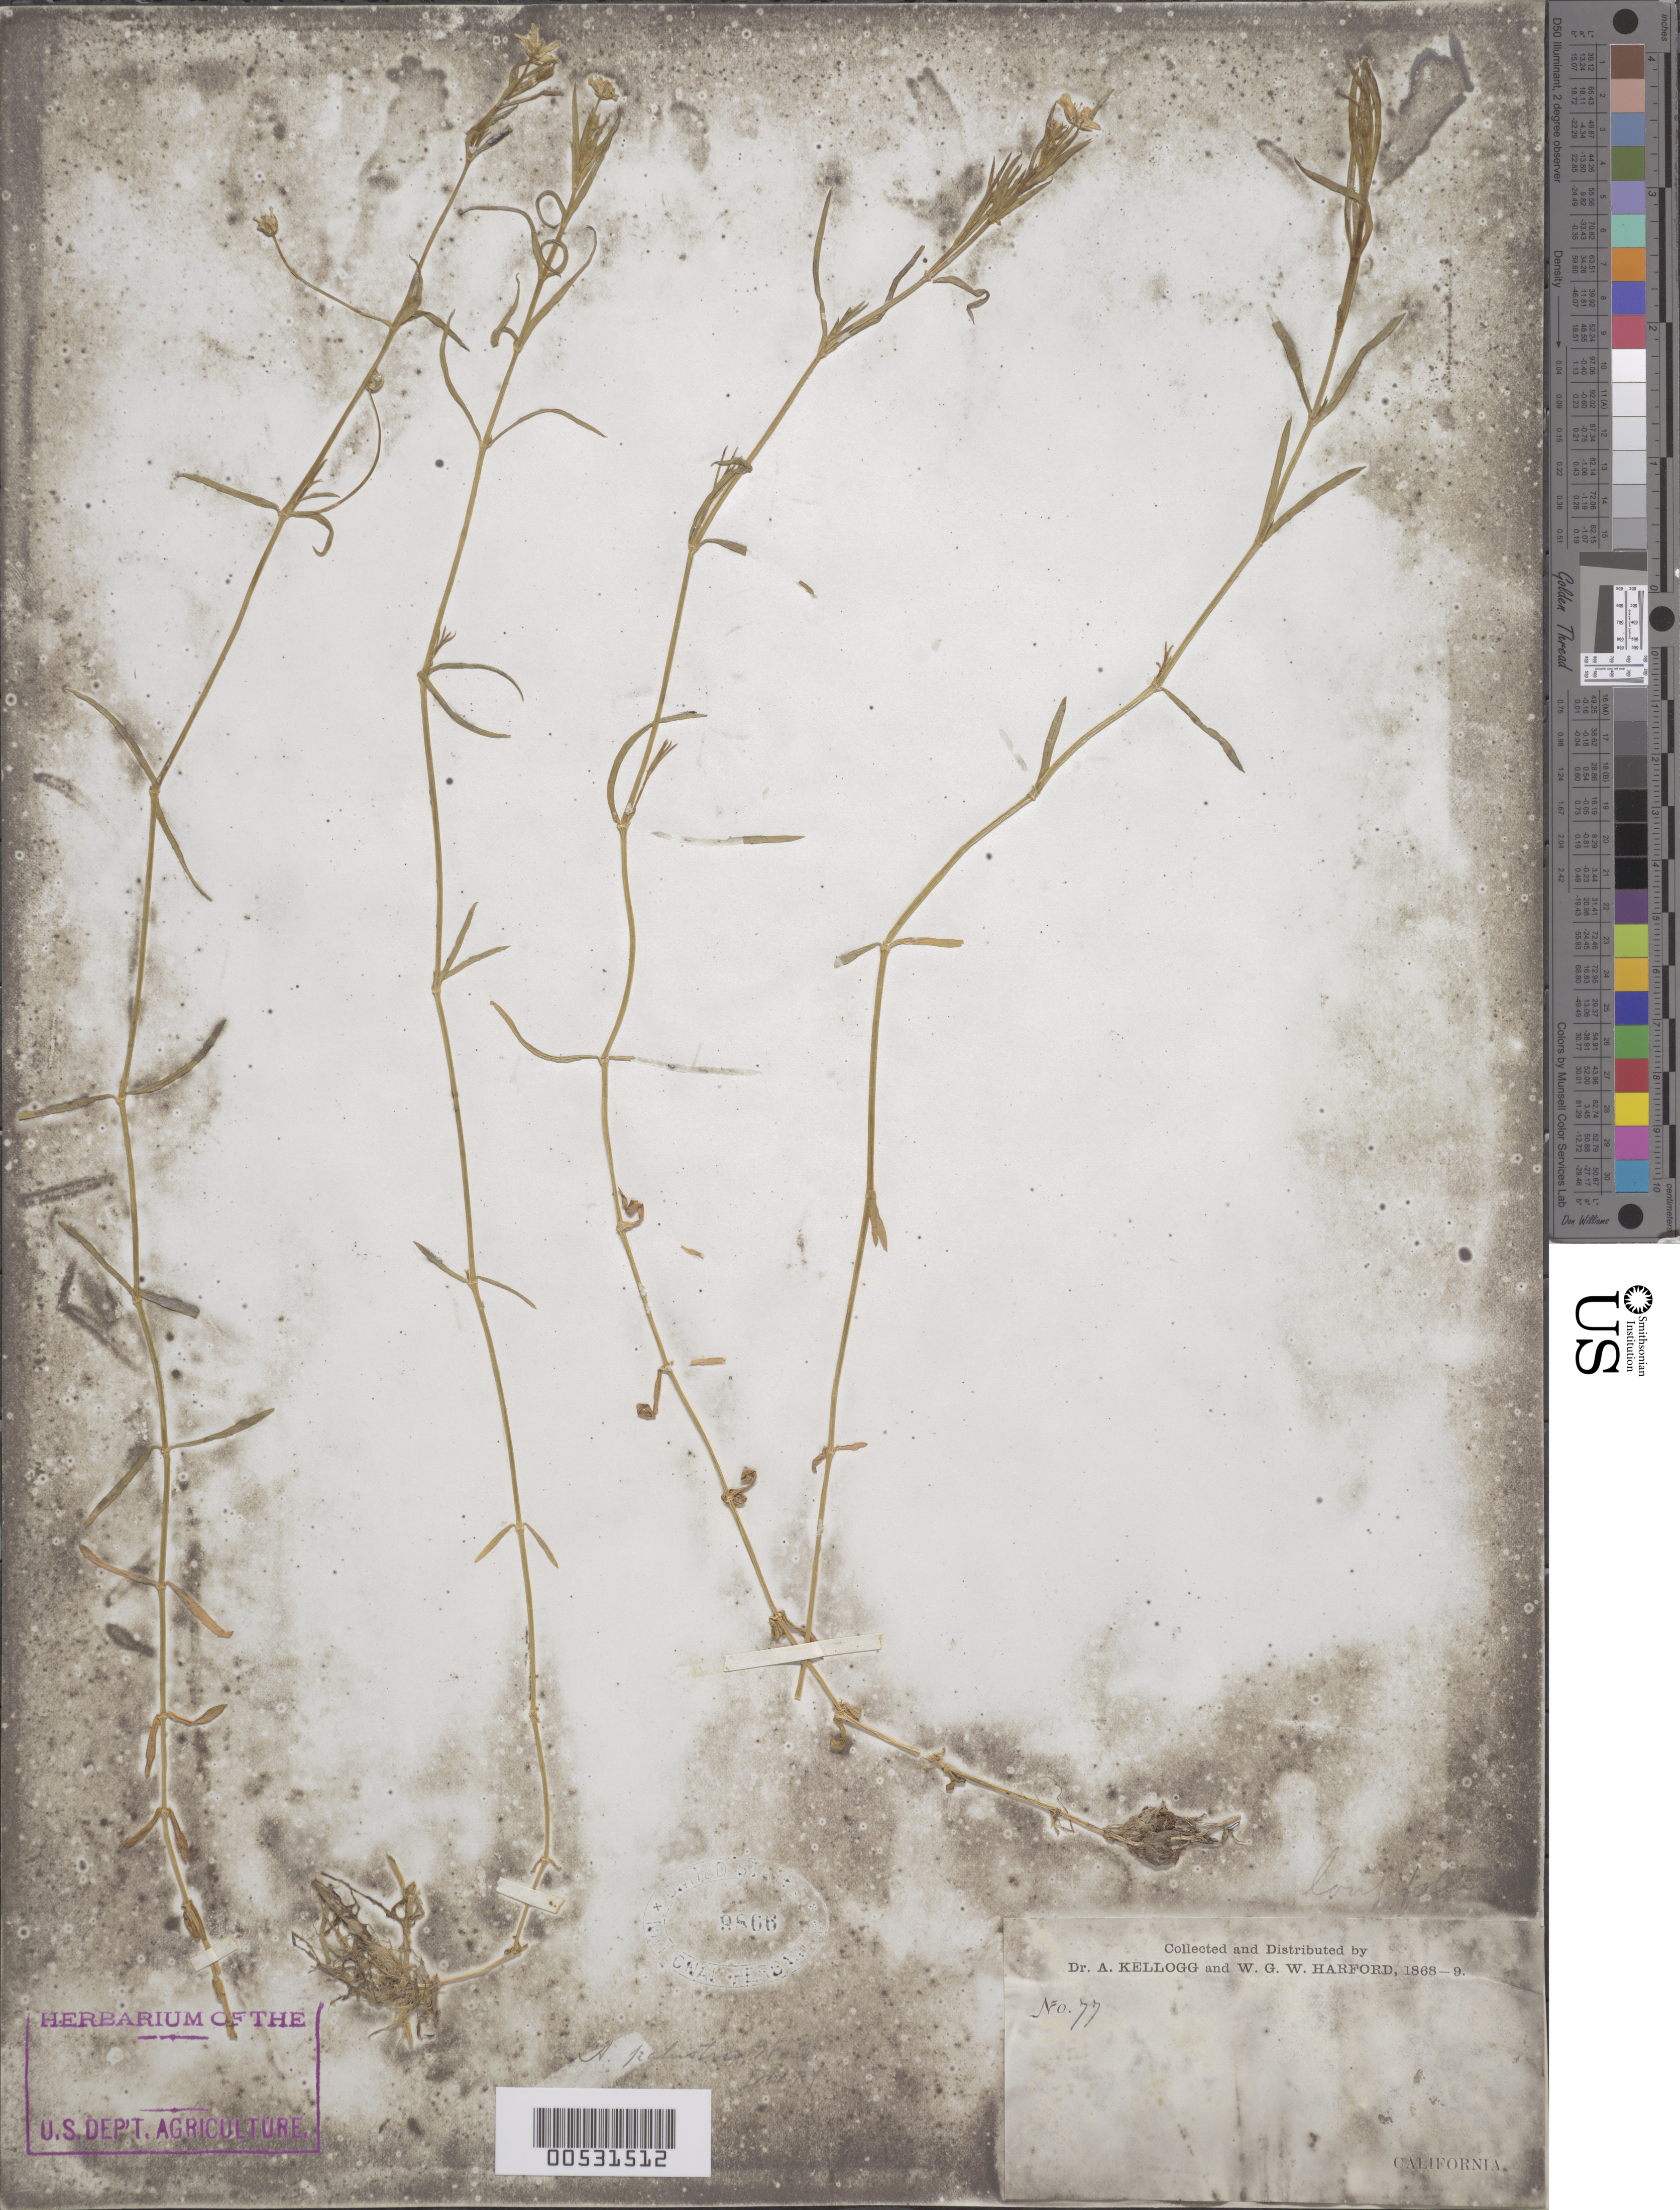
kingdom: Plantae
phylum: Tracheophyta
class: Magnoliopsida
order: Caryophyllales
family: Caryophyllaceae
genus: Arenaria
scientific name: Arenaria paludicola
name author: B.L. Rob.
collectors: A. Kellogg & W. Harford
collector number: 77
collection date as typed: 1868 to -- --- 1869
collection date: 1868/1869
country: United States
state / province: California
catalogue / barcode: US 9866